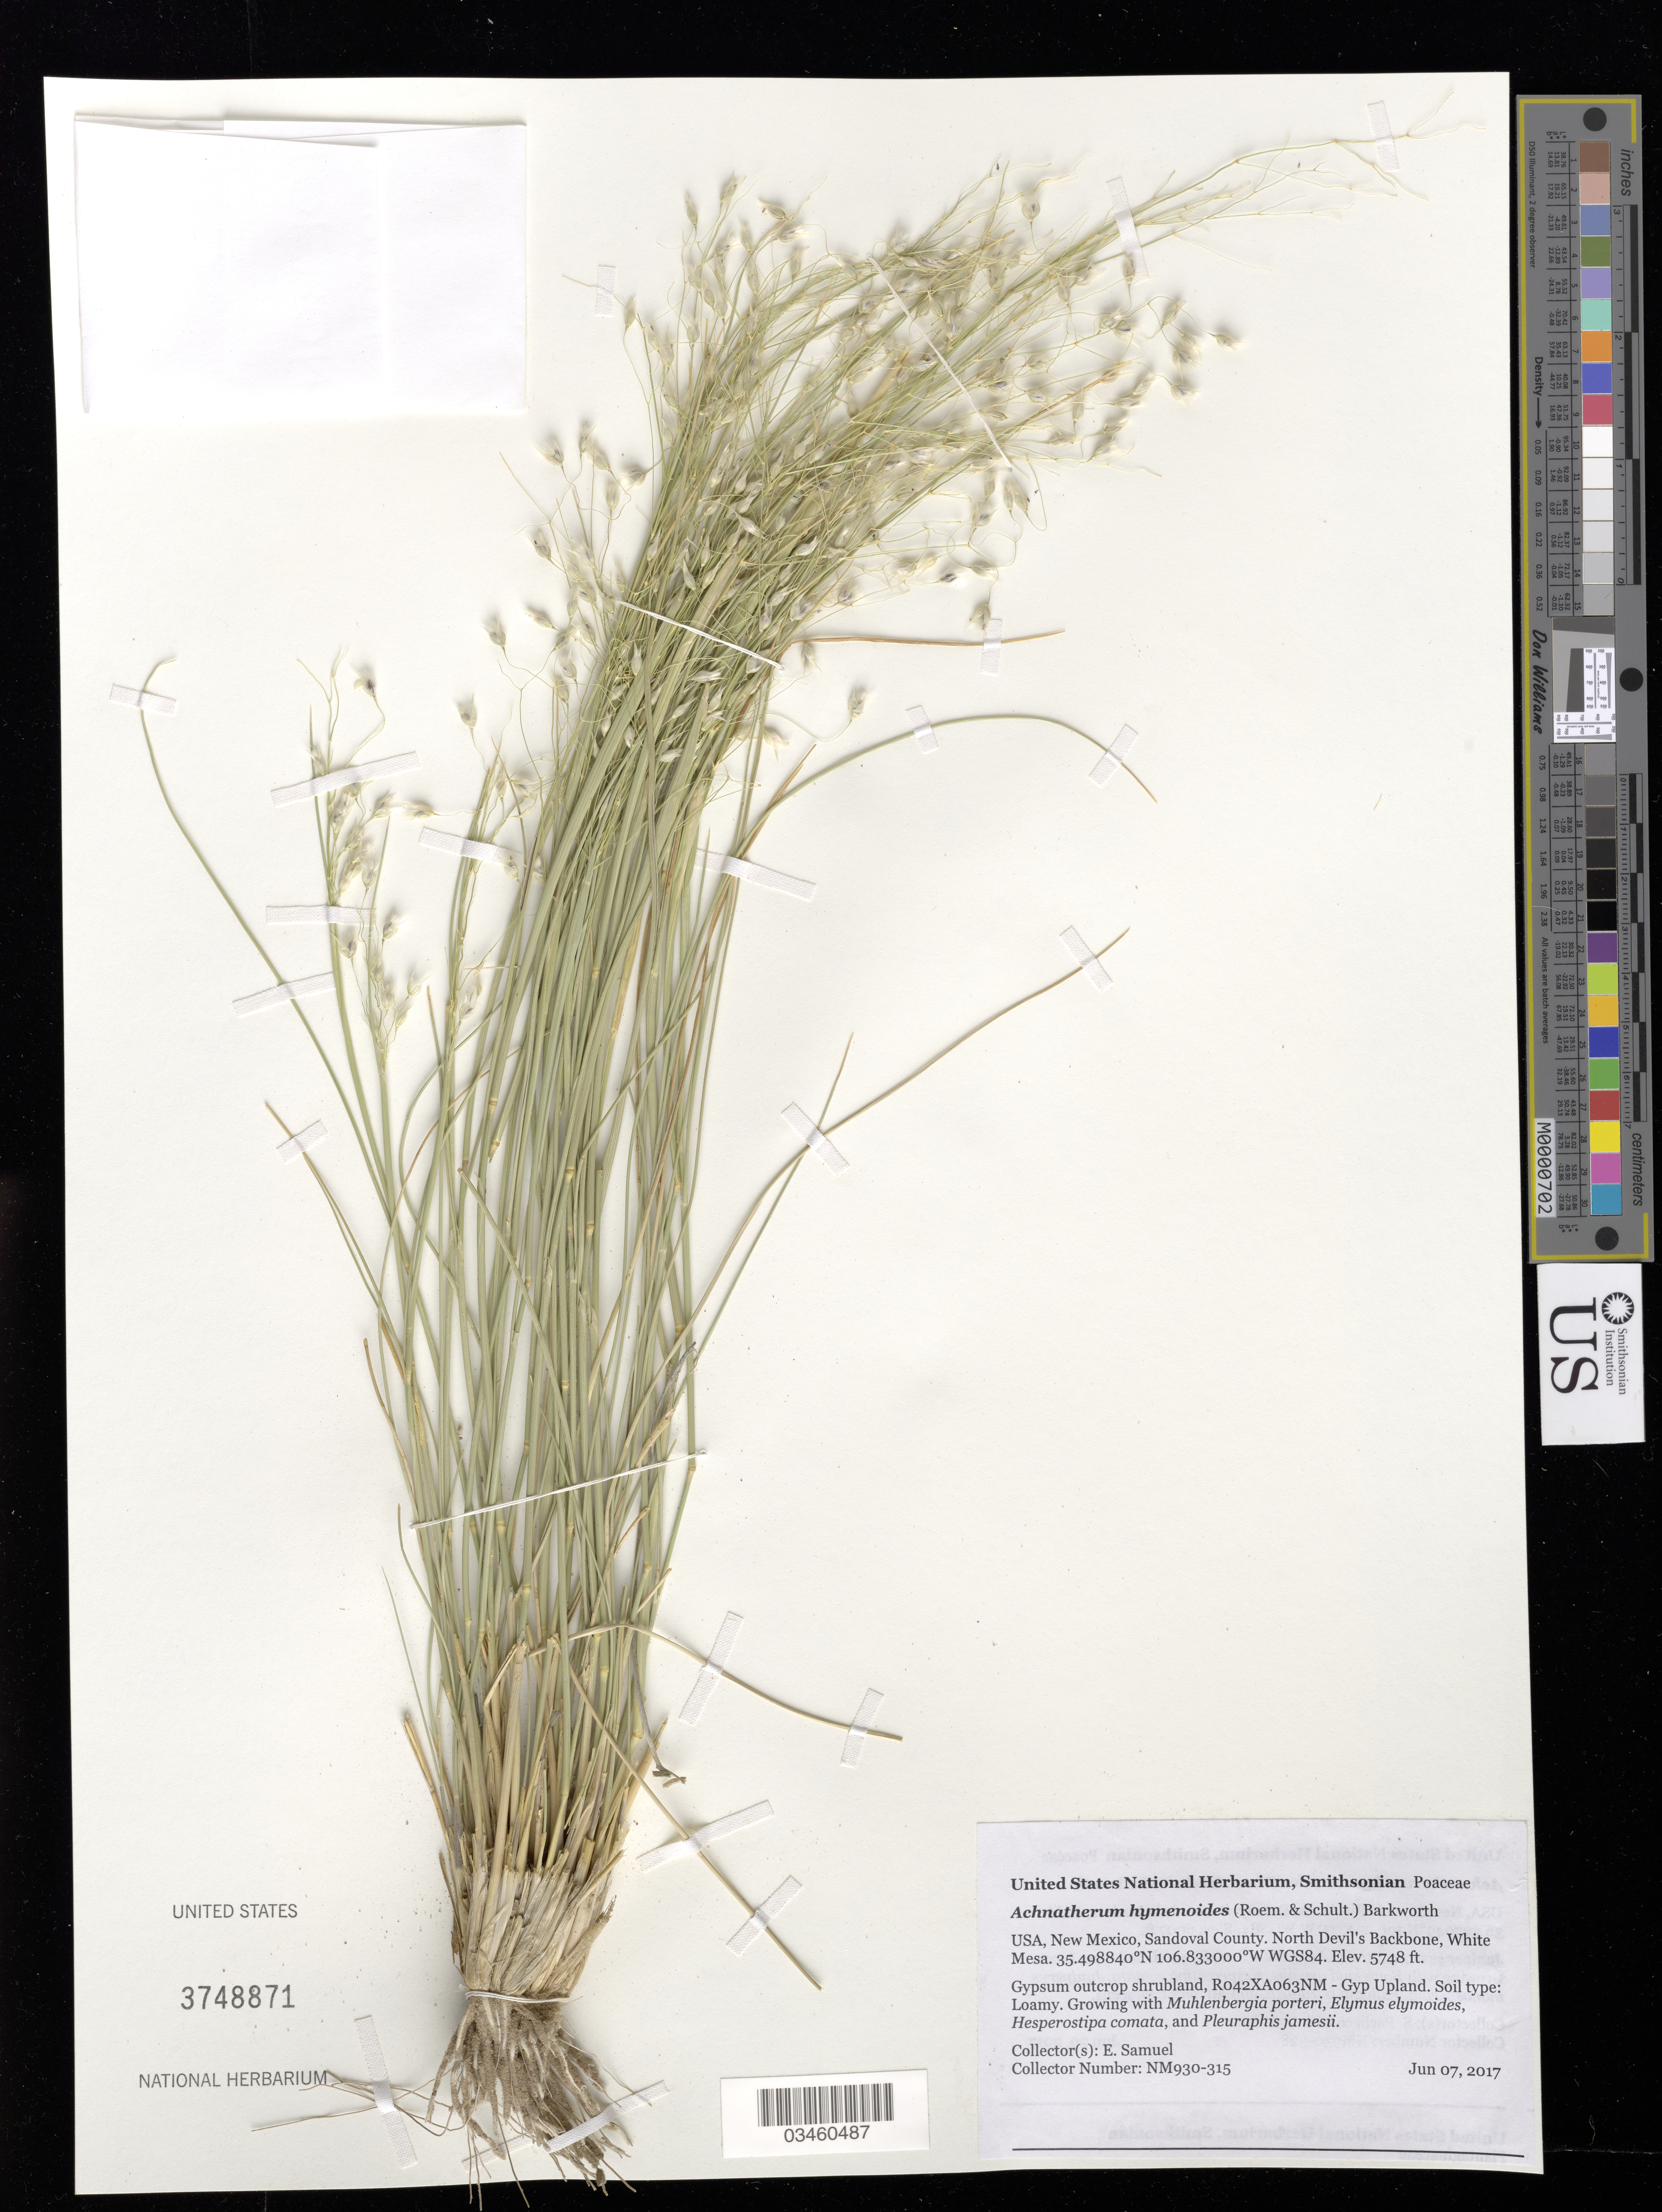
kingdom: Plantae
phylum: Tracheophyta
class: Liliopsida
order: Poales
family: Poaceae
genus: Achnatherum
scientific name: Achnatherum hymenoides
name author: (Roem. & Schult.) Barkworth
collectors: E. Samuel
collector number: NM930-315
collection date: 2017-06-07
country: United States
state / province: New Mexico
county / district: Sandoval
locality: North Devil's Backbone, White Mesa.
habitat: Loamy soil. Gyp Upland. Gypsum outcrop shrubland. With Elymus elymoides, Pleuraphis jamesii, ect.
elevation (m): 1752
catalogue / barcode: US 3748871